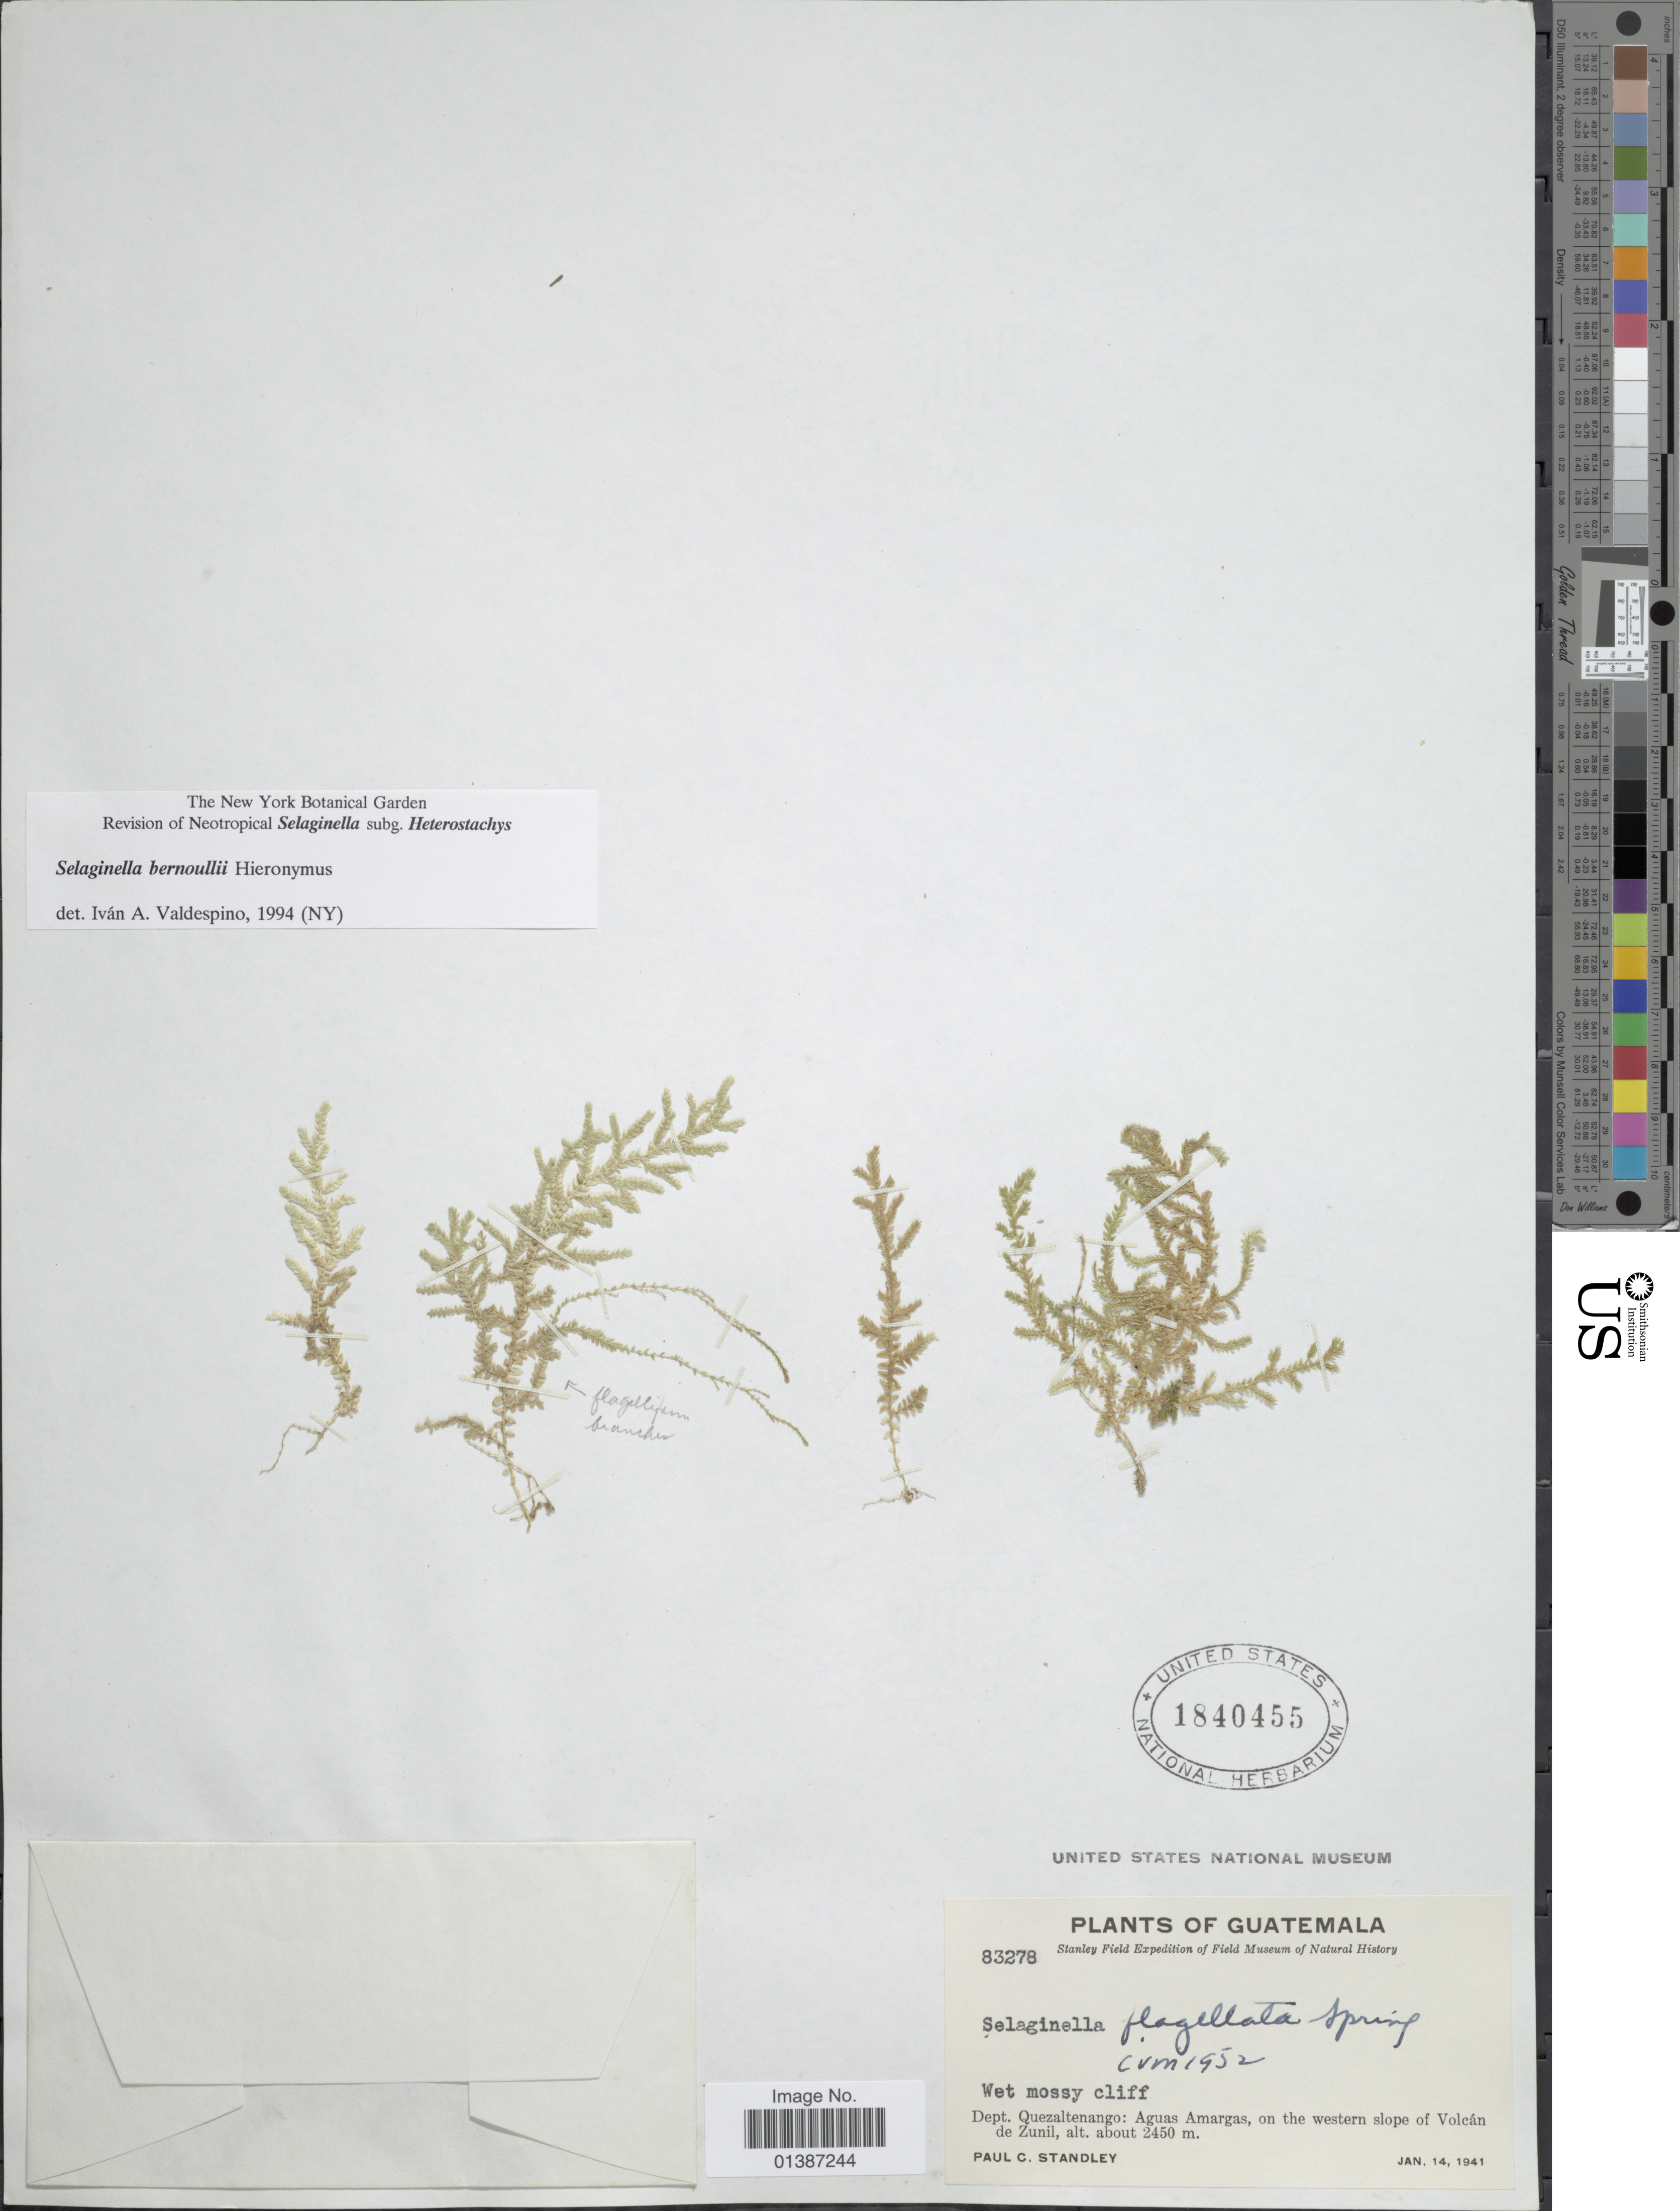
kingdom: Plantae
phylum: Tracheophyta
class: Lycopodiopsida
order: Selaginellales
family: Selaginellaceae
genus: Selaginella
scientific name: Selaginella bernoullii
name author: Hieron.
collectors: P. C. Standley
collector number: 83278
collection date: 1941-01-14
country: Guatemala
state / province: Quetzaltenango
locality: Dept, Quezaltenango: Aguas Amargas, on the western slope Volcán de Zunil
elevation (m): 2450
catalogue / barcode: US 1840455